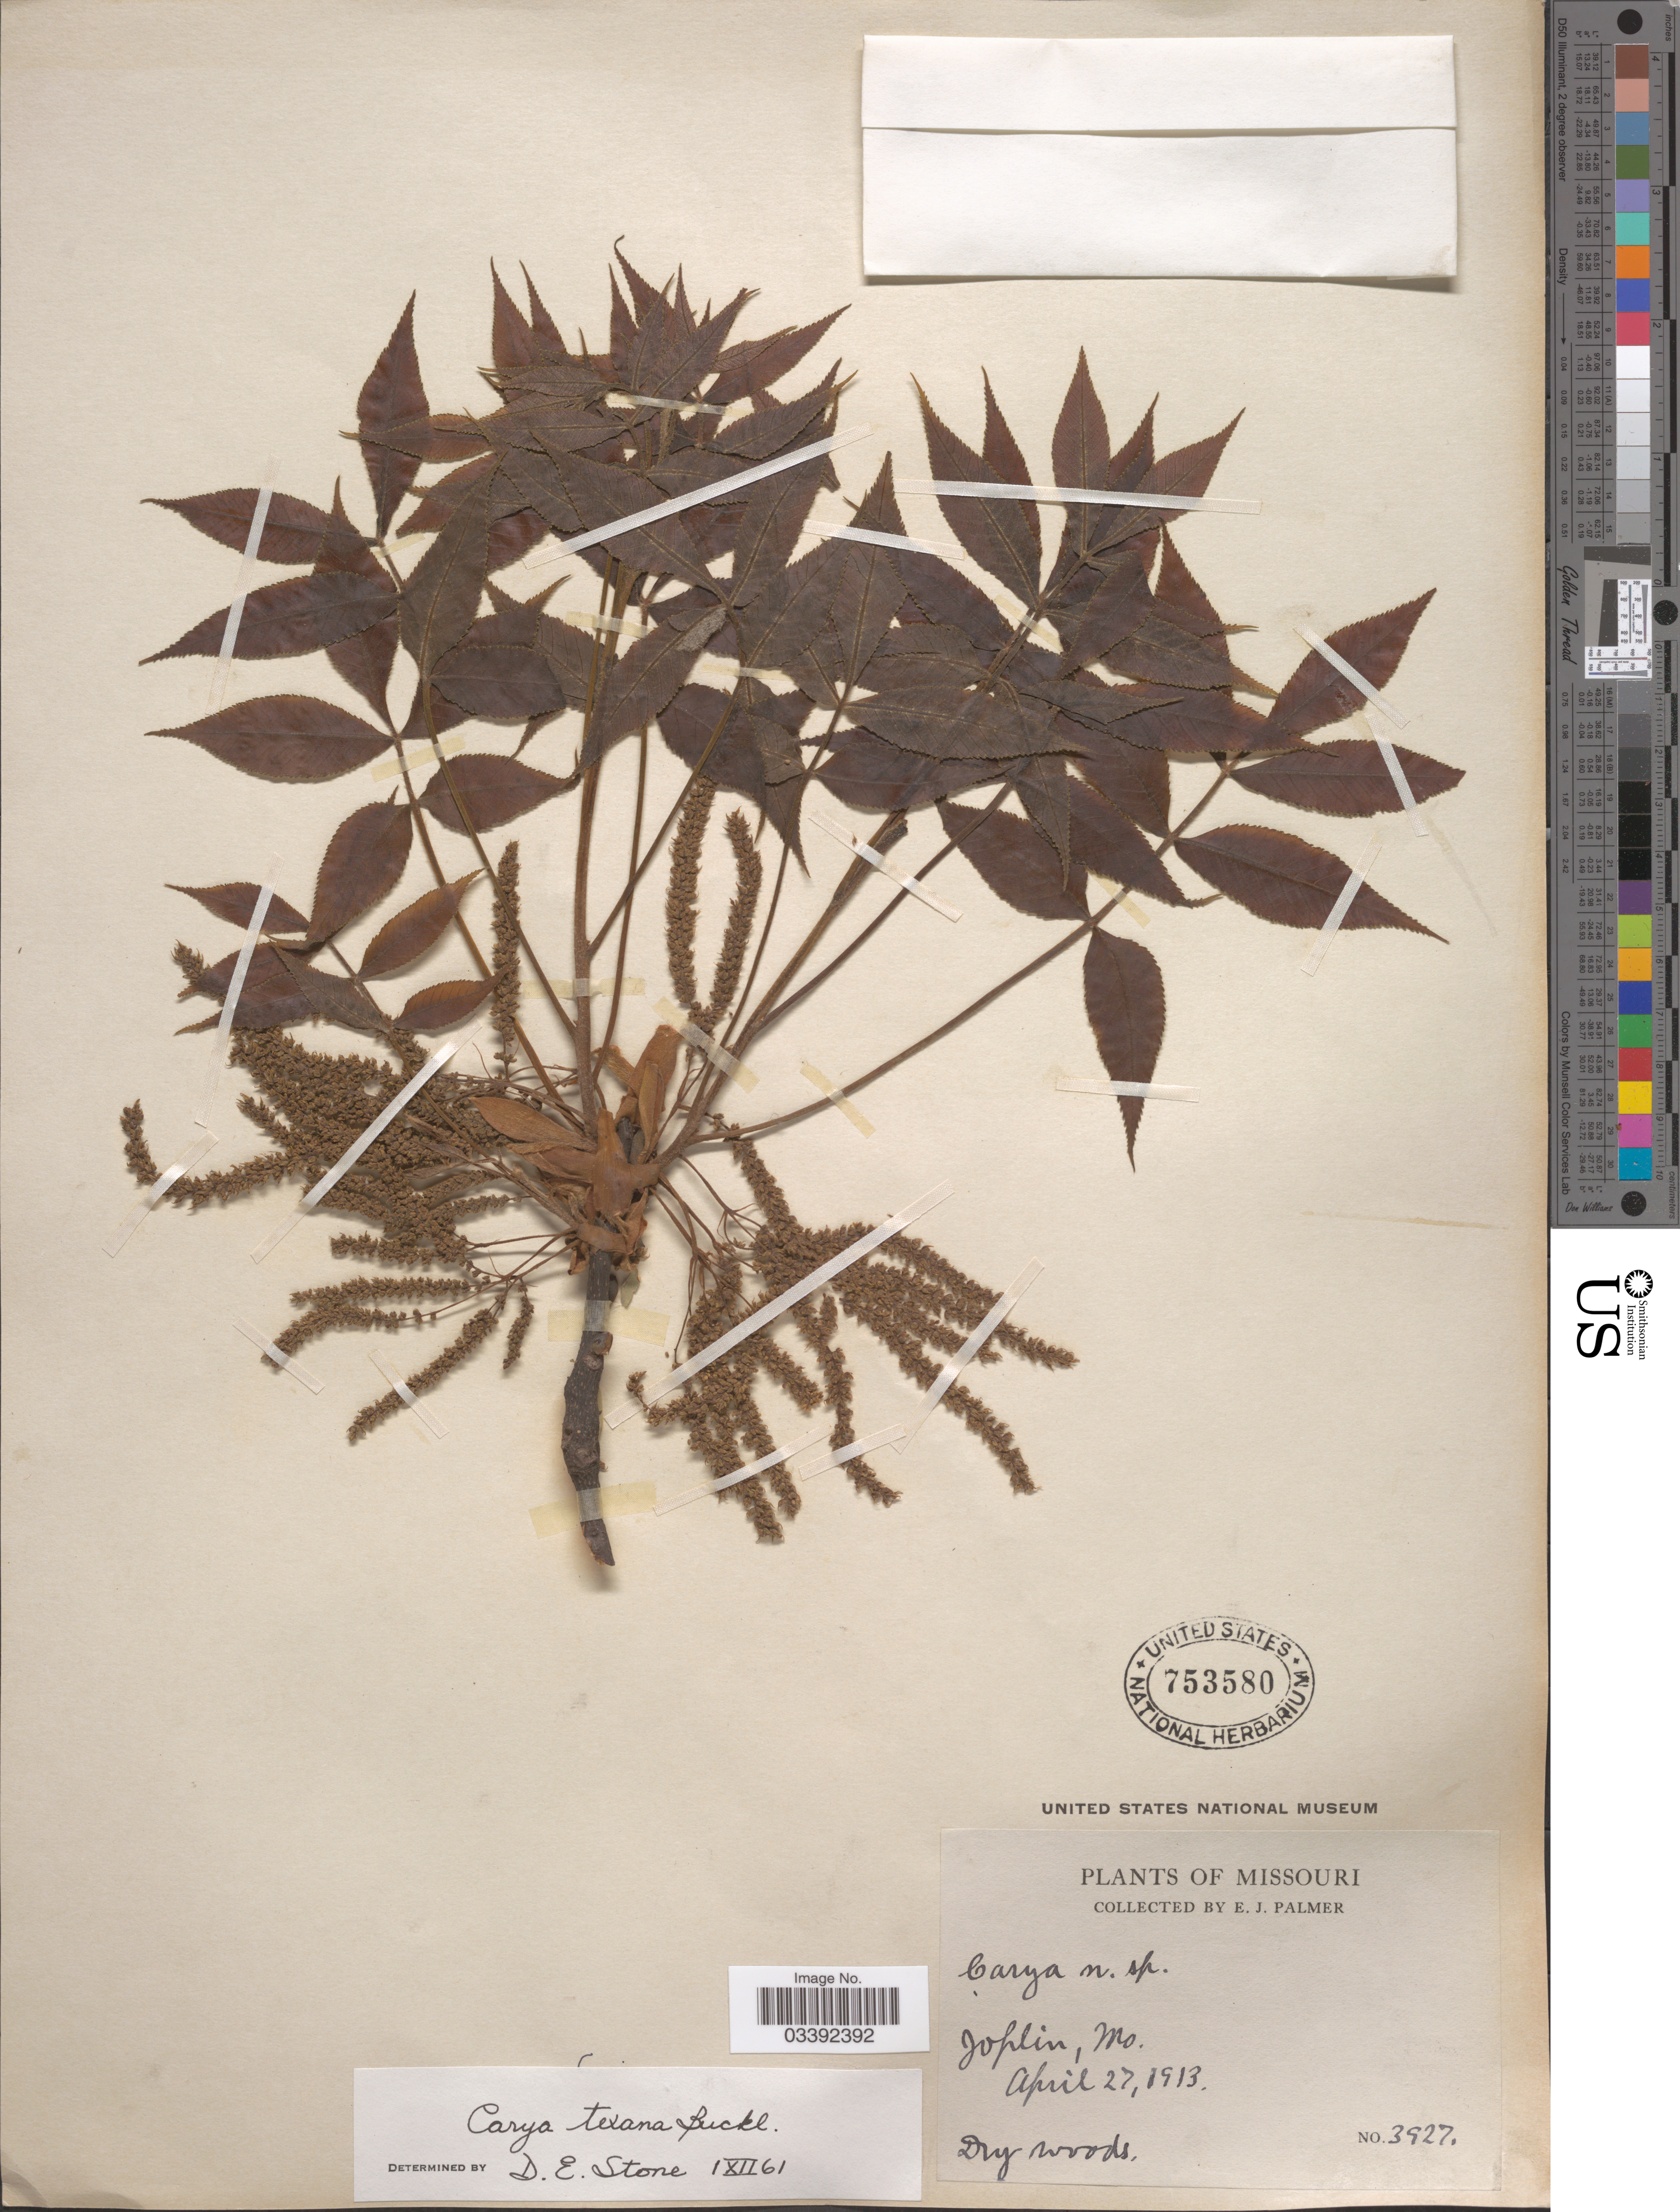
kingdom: Plantae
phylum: Tracheophyta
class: Magnoliopsida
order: Fagales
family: Juglandaceae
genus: Carya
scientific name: Carya texana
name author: Buckley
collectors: E. J. Palmer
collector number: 3927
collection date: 1913-04-27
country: United States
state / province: Missouri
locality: Joplin.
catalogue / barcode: US 753580